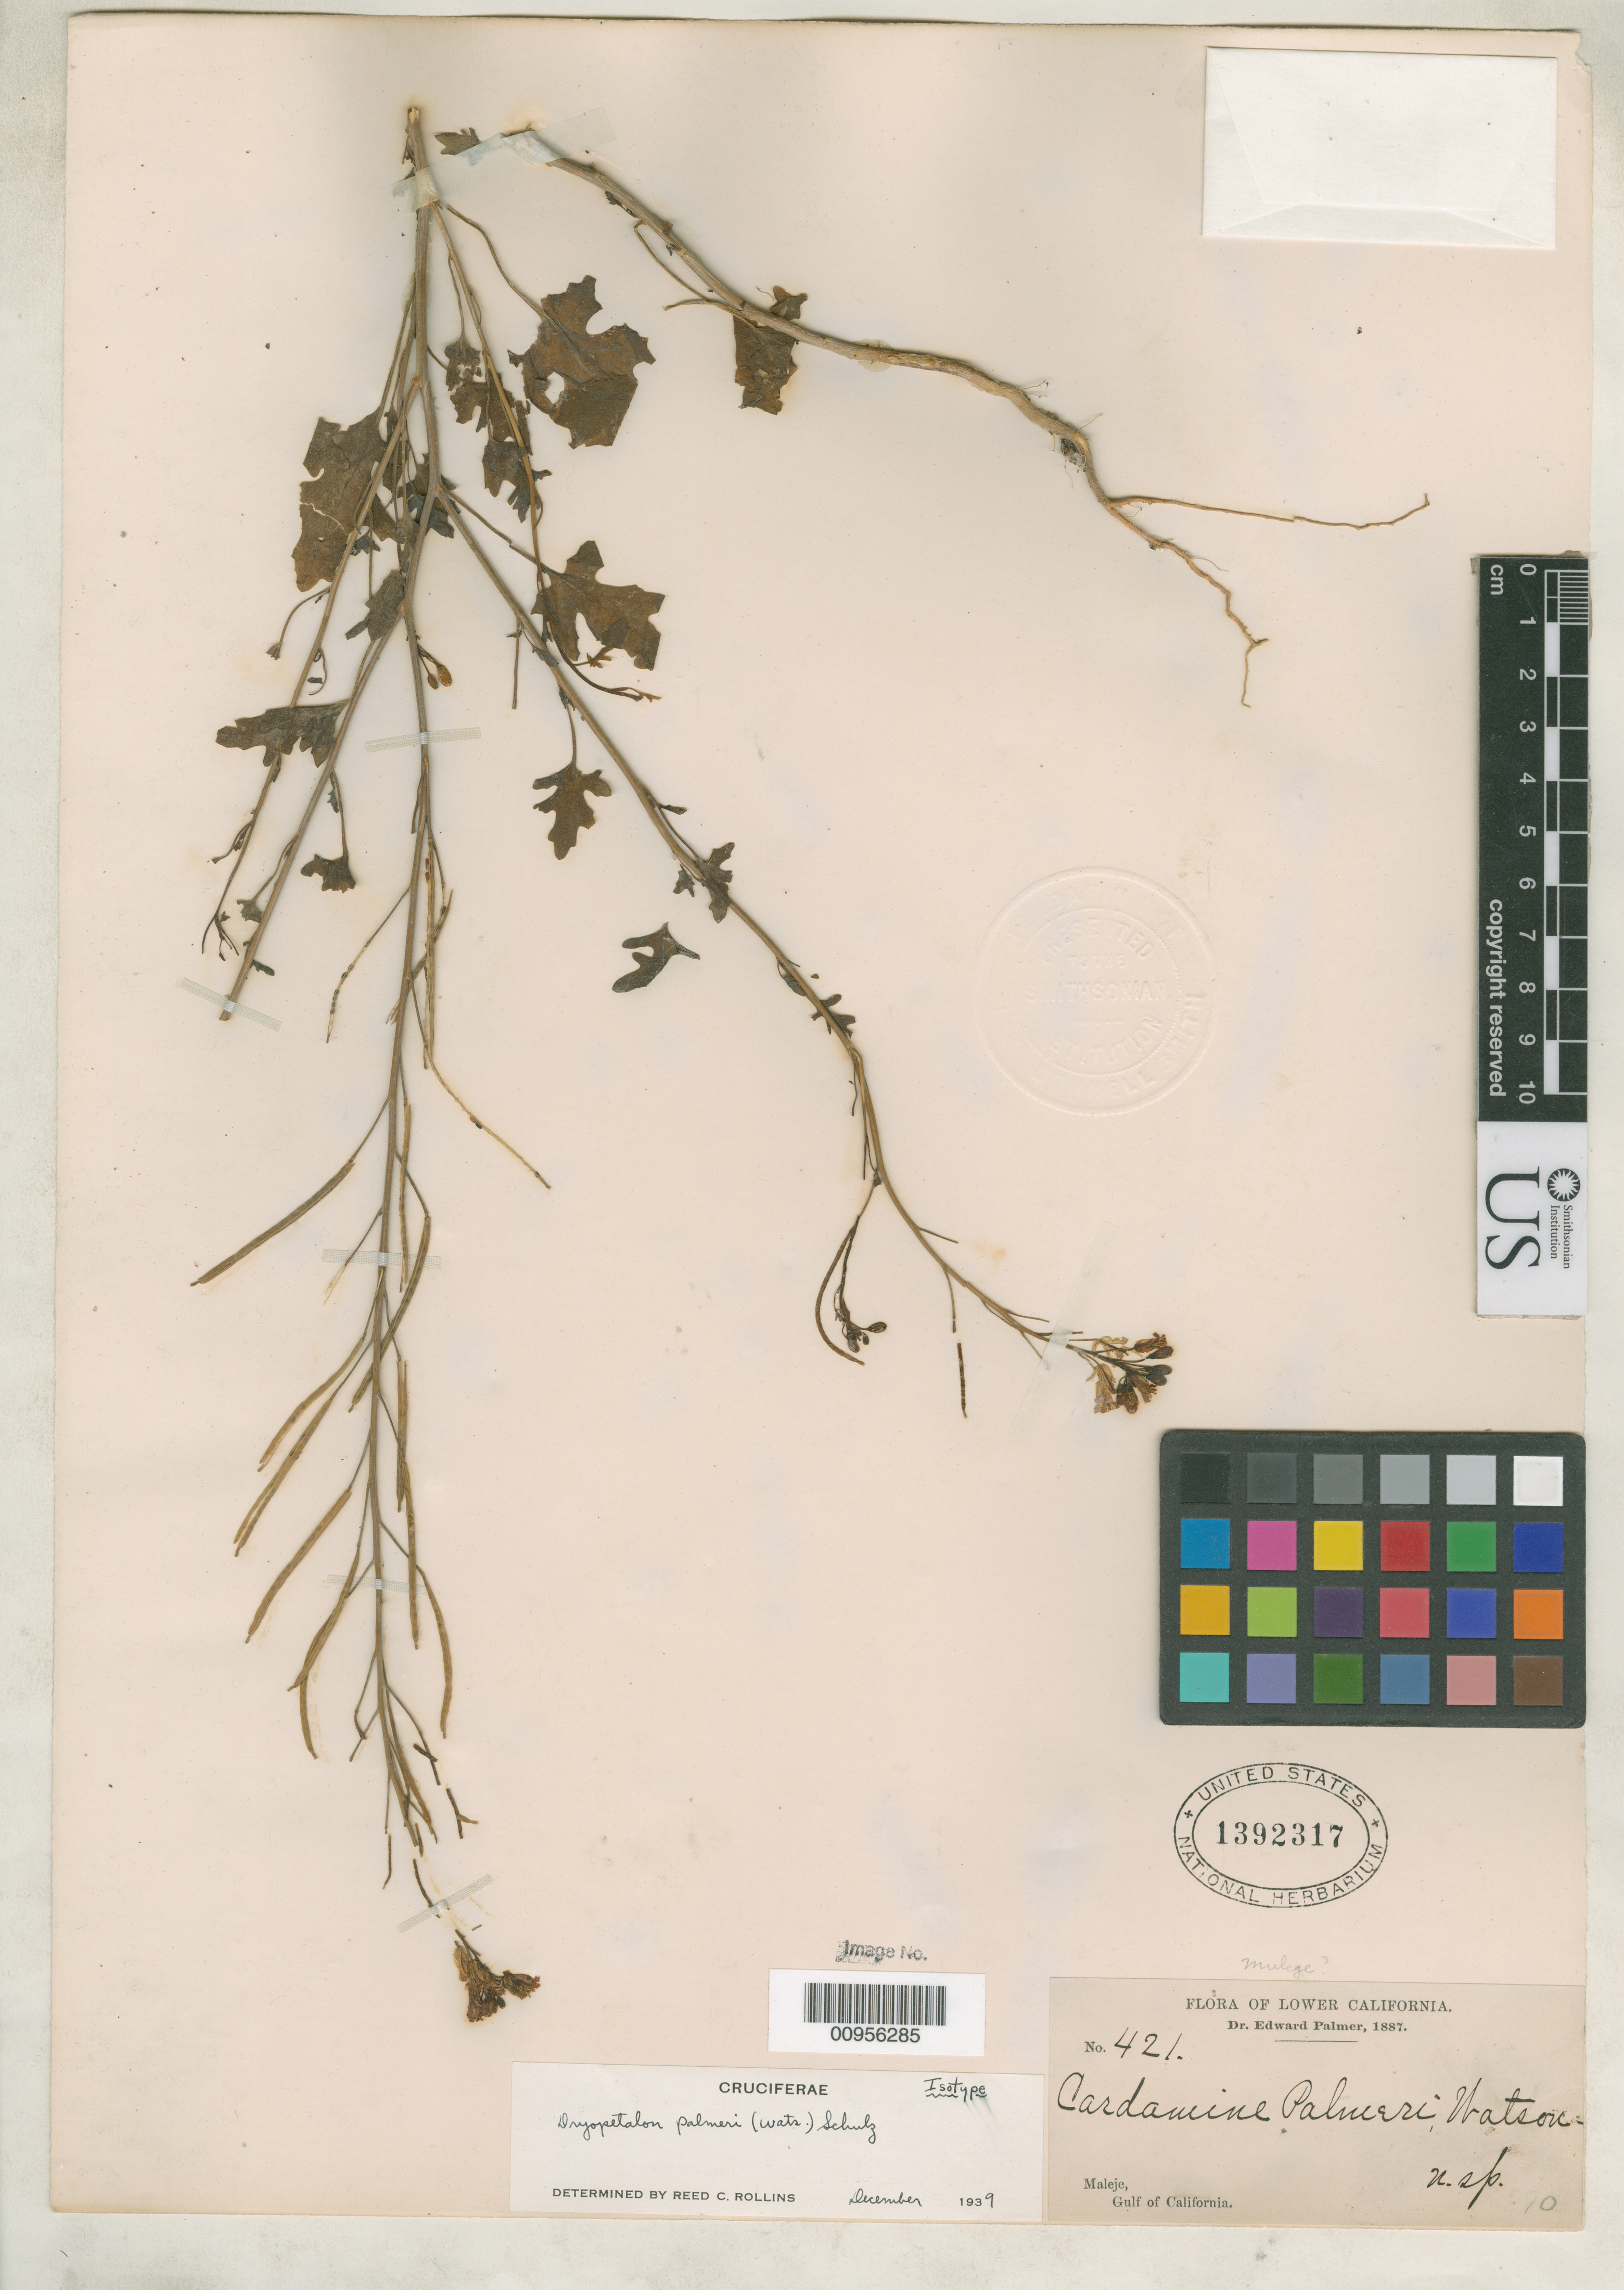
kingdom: Plantae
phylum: Tracheophyta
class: Magnoliopsida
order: Brassicales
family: Brassicaceae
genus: Cardamine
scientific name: Cardamine palmeri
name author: S. Watson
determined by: Rollins, Reed C., (GH), Harvard University Herbaria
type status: Isotype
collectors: E. Palmer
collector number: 421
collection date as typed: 1887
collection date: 1887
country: Mexico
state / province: Baja California Norte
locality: Maleje, Gulf of California.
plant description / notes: Specimen ex John Donnell Smith herbarium.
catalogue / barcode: US 1392317